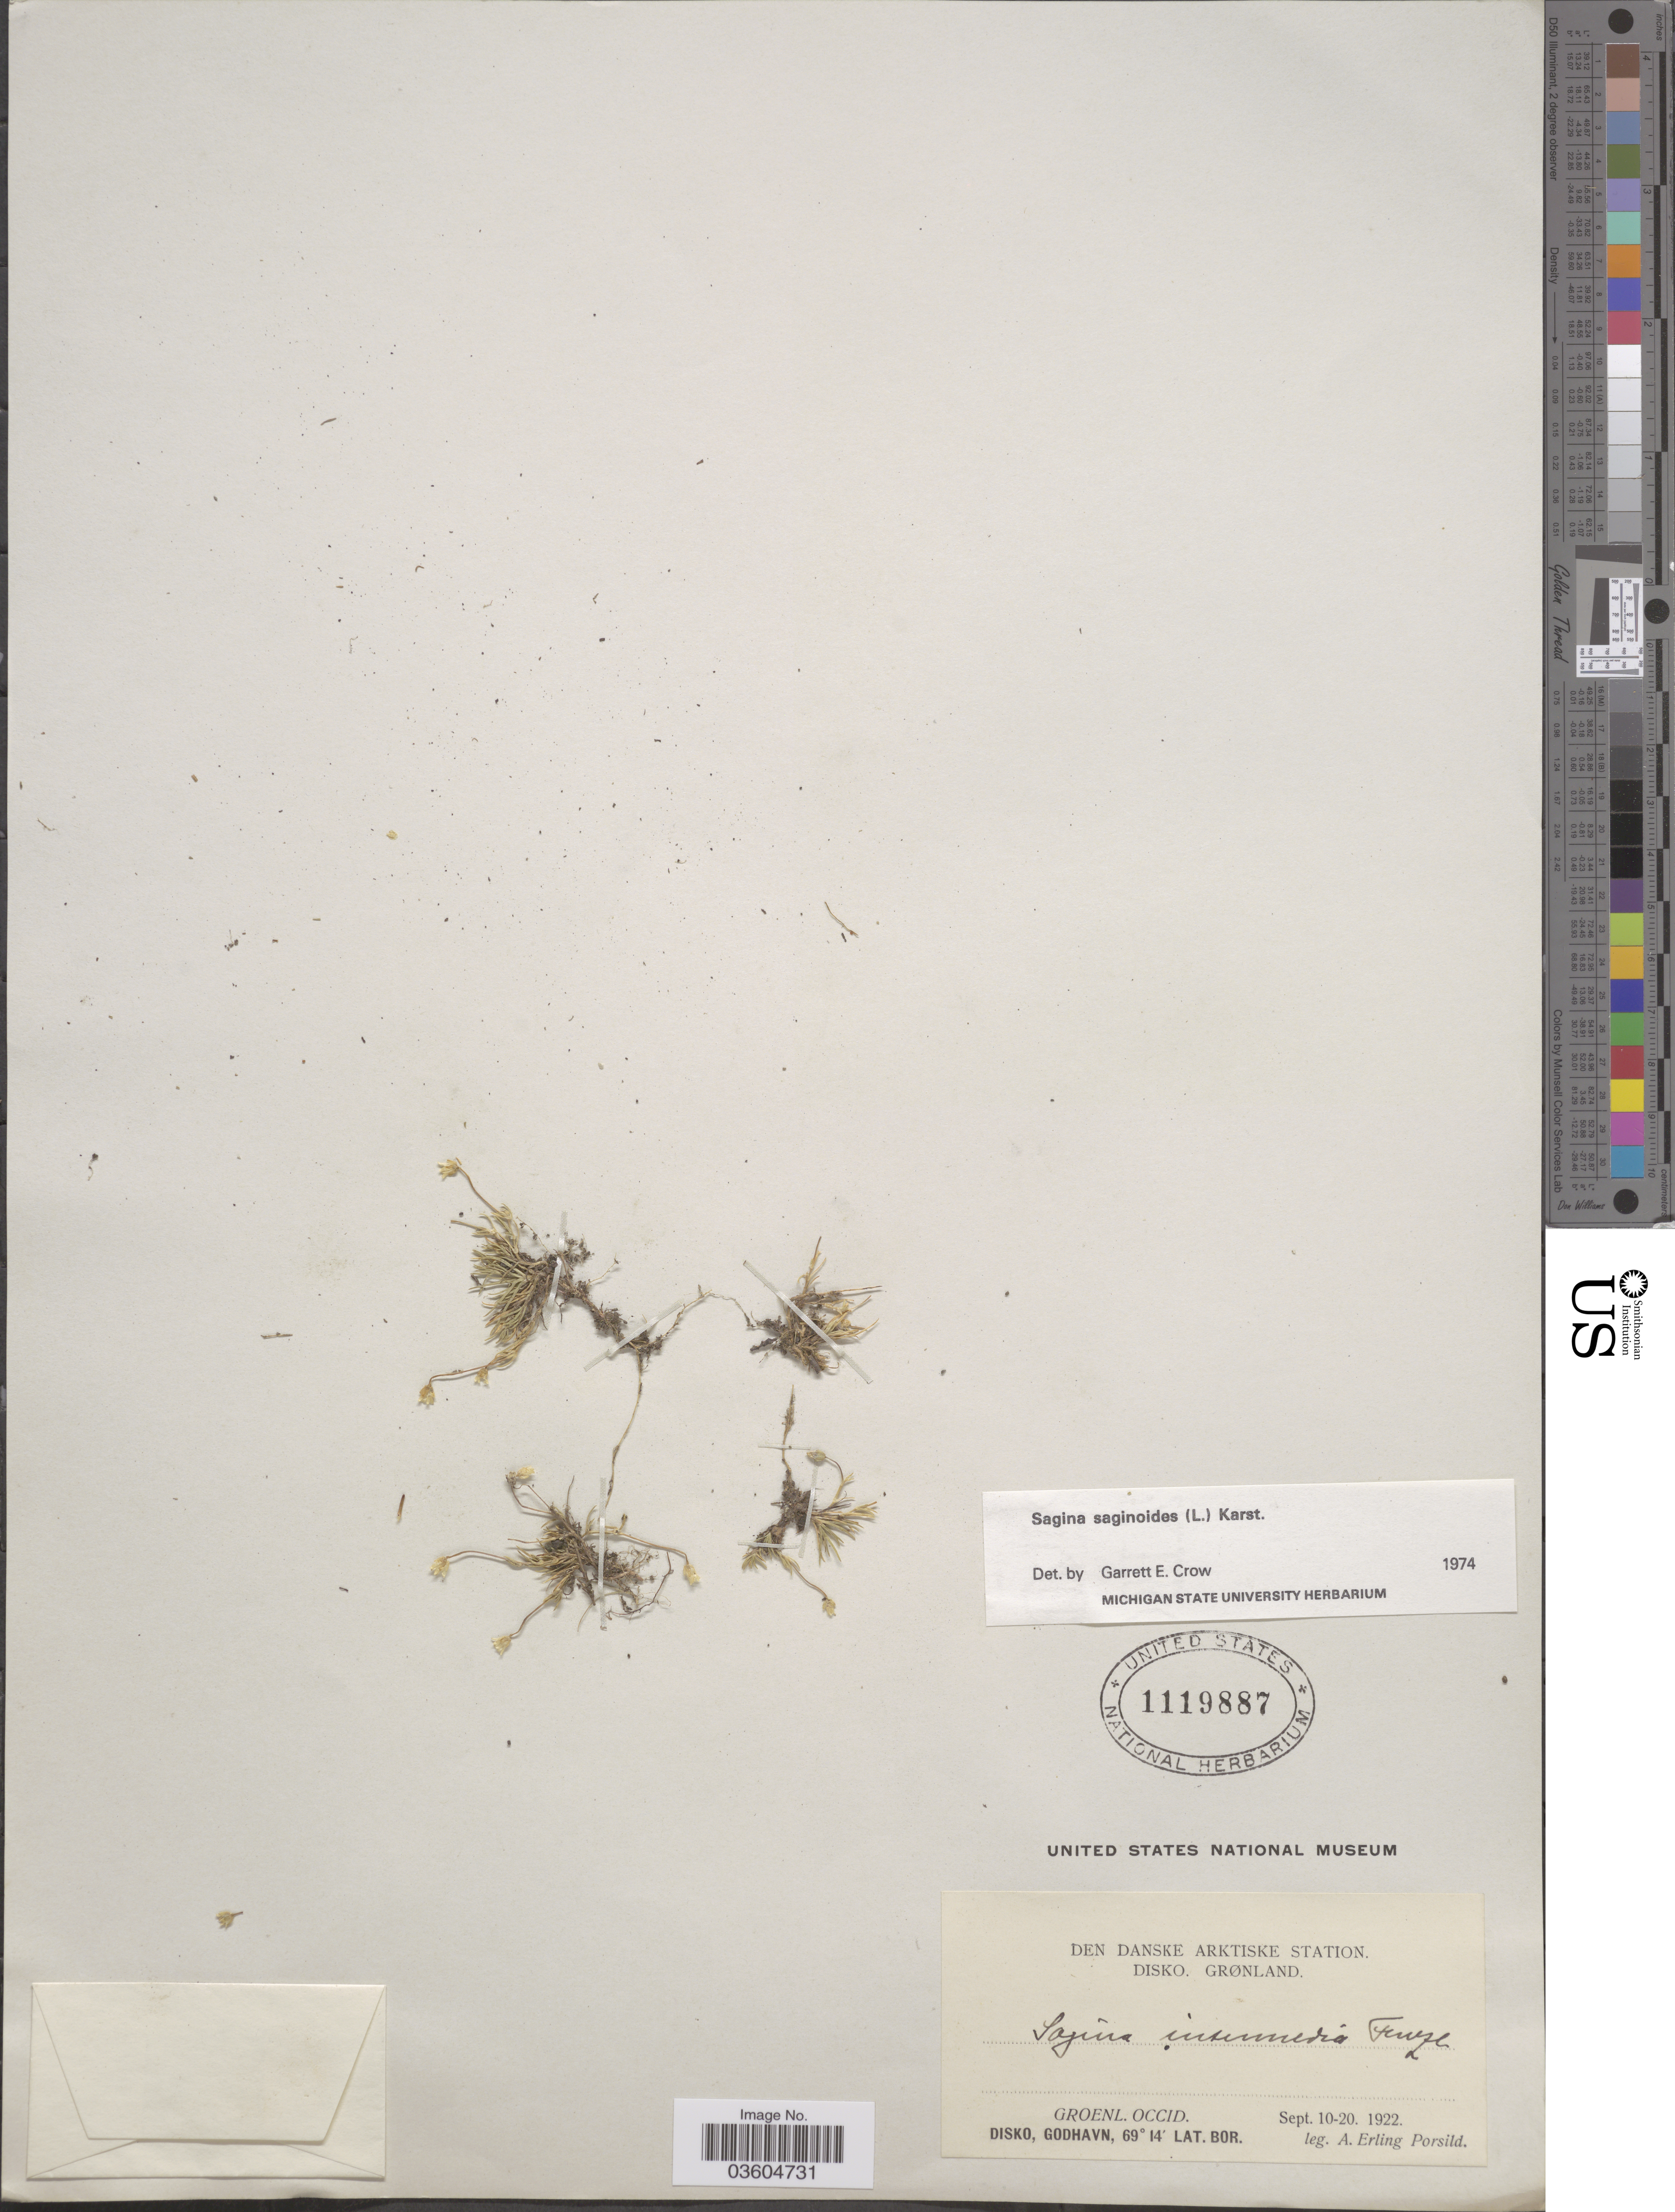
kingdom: Plantae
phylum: Tracheophyta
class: Magnoliopsida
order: Caryophyllales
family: Caryophyllaceae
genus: Sagina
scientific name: Sagina saginoides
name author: (L.) H. Karst.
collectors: A. E. Porsild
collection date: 1922-09-10/1922-09-20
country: Greenland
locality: Den Danske Arktiske Station. Disko. Grønland. Groenl. Occid. Disko, Godhavn.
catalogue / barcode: US 1119887